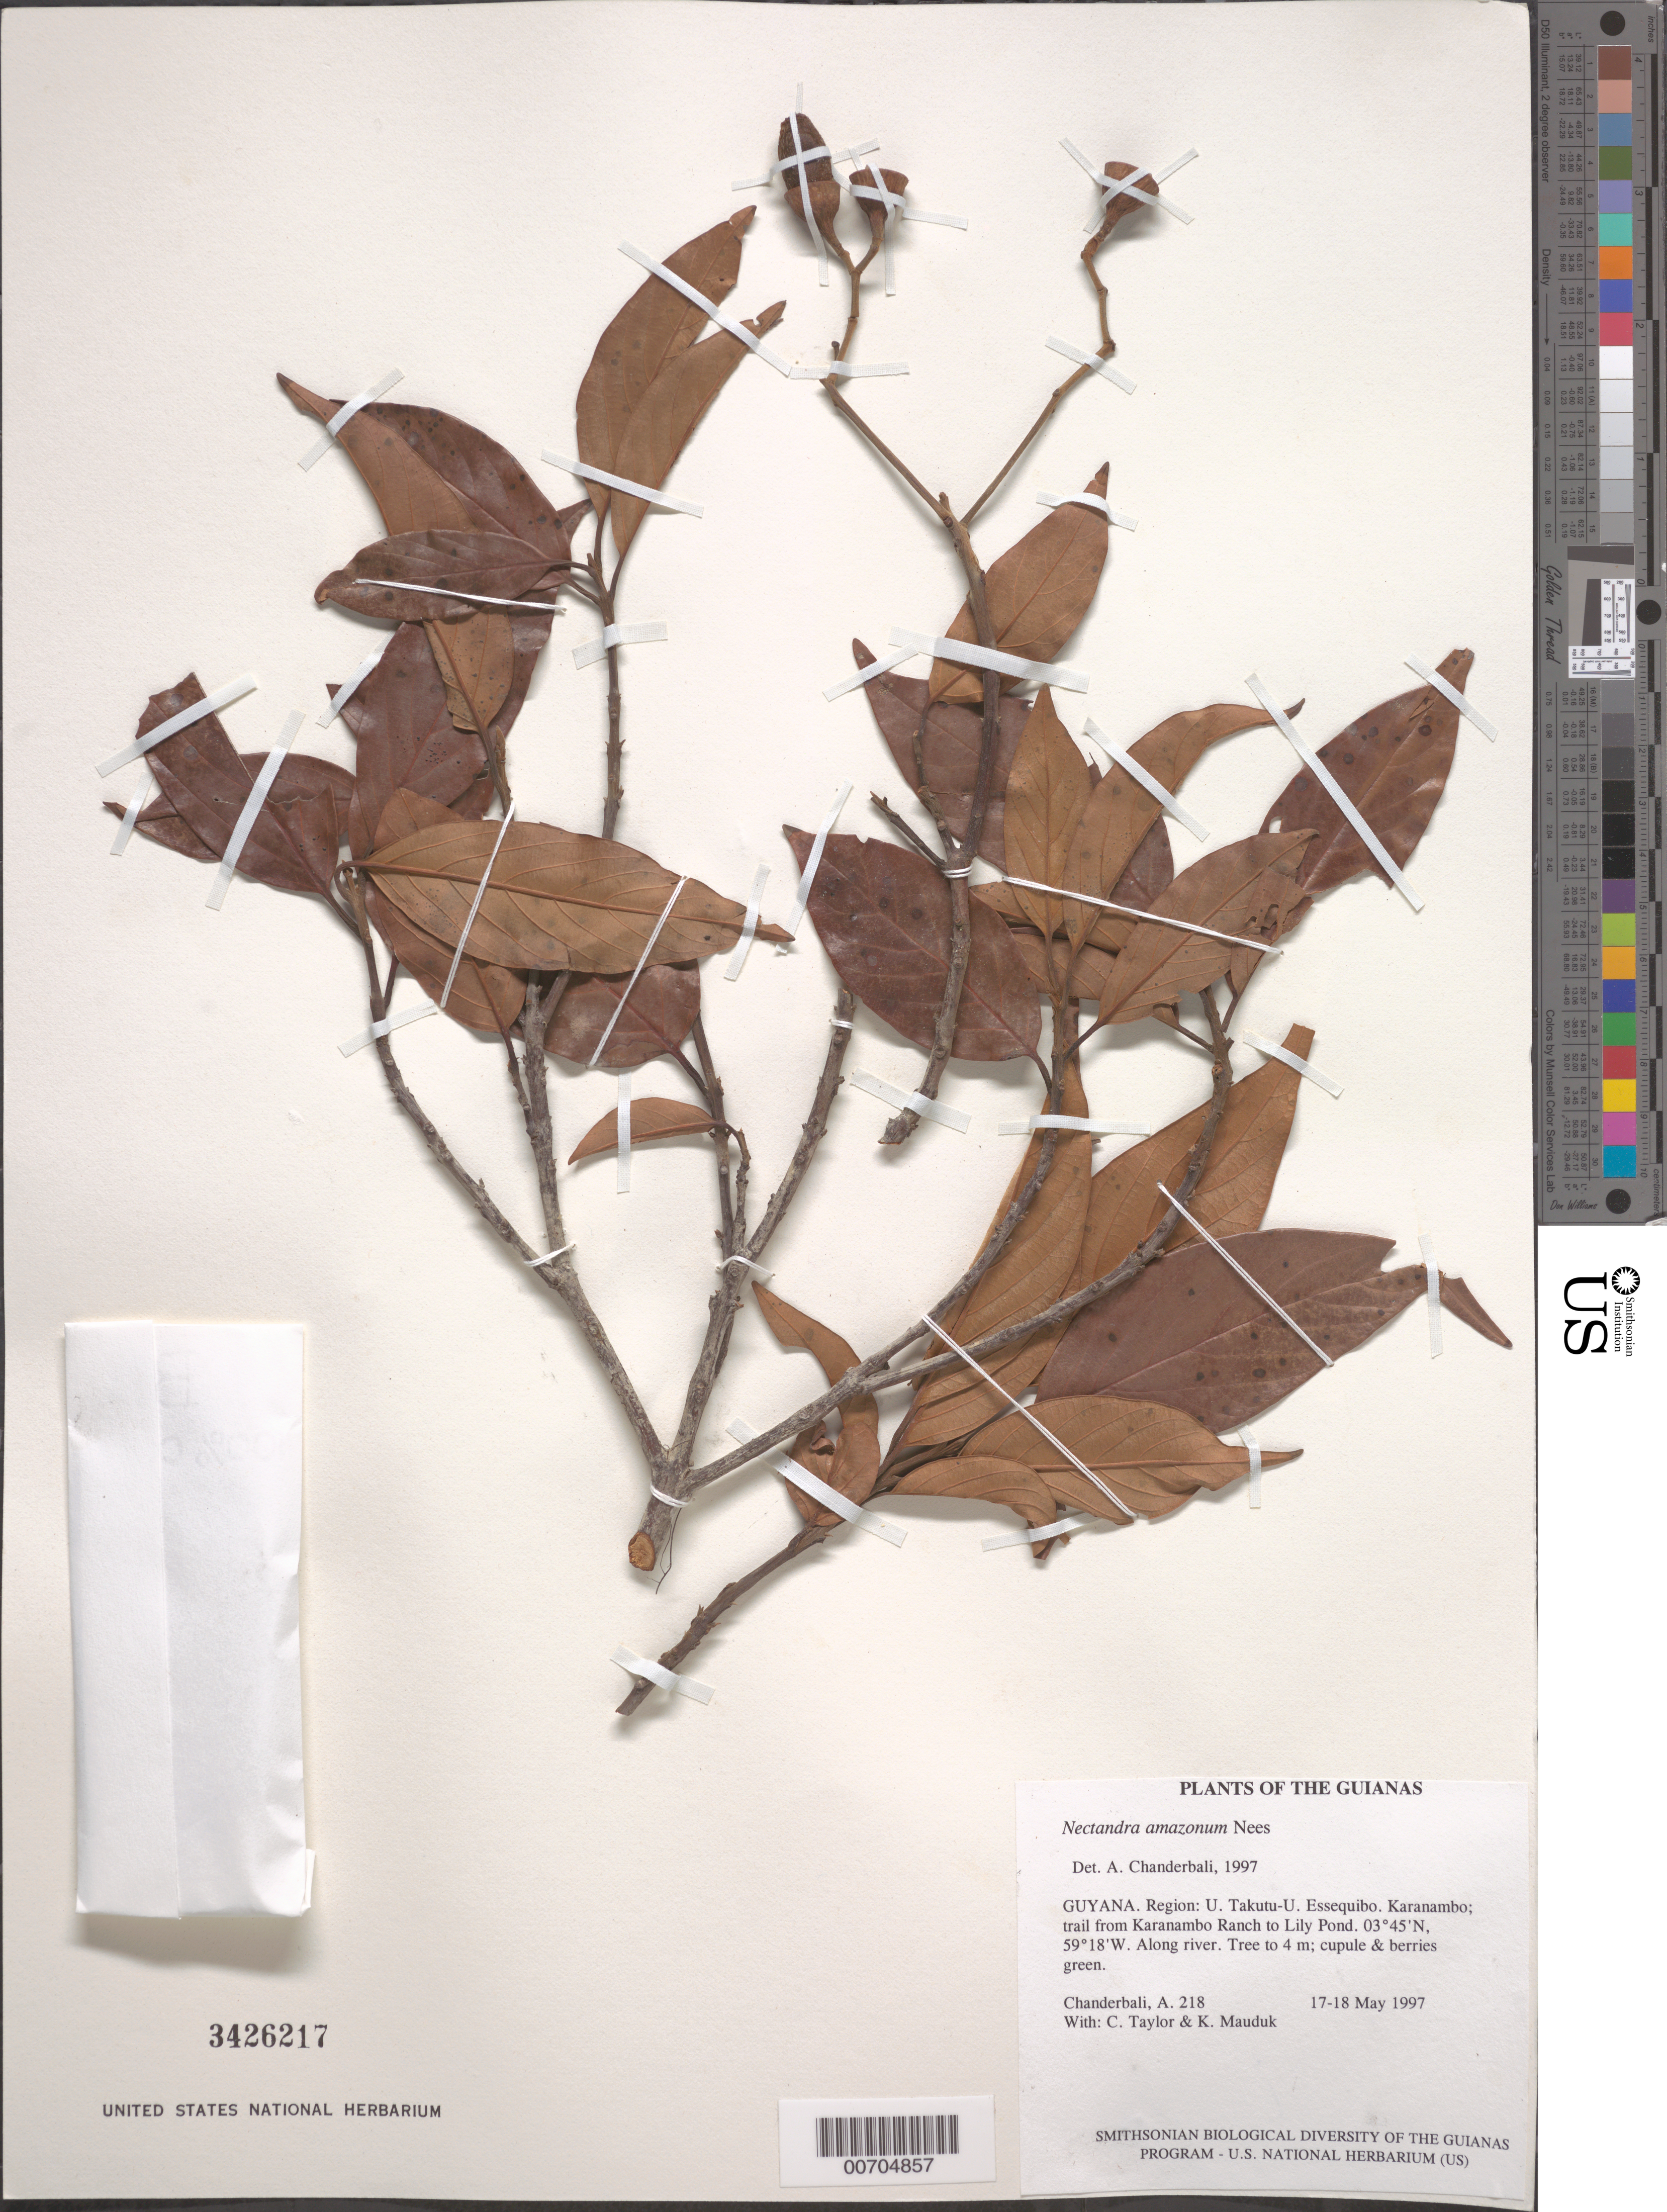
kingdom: Plantae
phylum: Tracheophyta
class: Magnoliopsida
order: Laurales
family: Lauraceae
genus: Nectandra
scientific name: Nectandra amazonum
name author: Nees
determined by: Chanderbali, Andre Shashi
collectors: A. S. Chanderbali, C. Taylor & K. Mauduk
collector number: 218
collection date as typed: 17-18 May 1997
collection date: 1997-05-17/1997-05-18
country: Guyana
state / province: U. Takutu-U. Essequibo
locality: Karanambo; trail from Karanambo Ranch to Lily Pond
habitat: Along river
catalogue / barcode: US 3426217